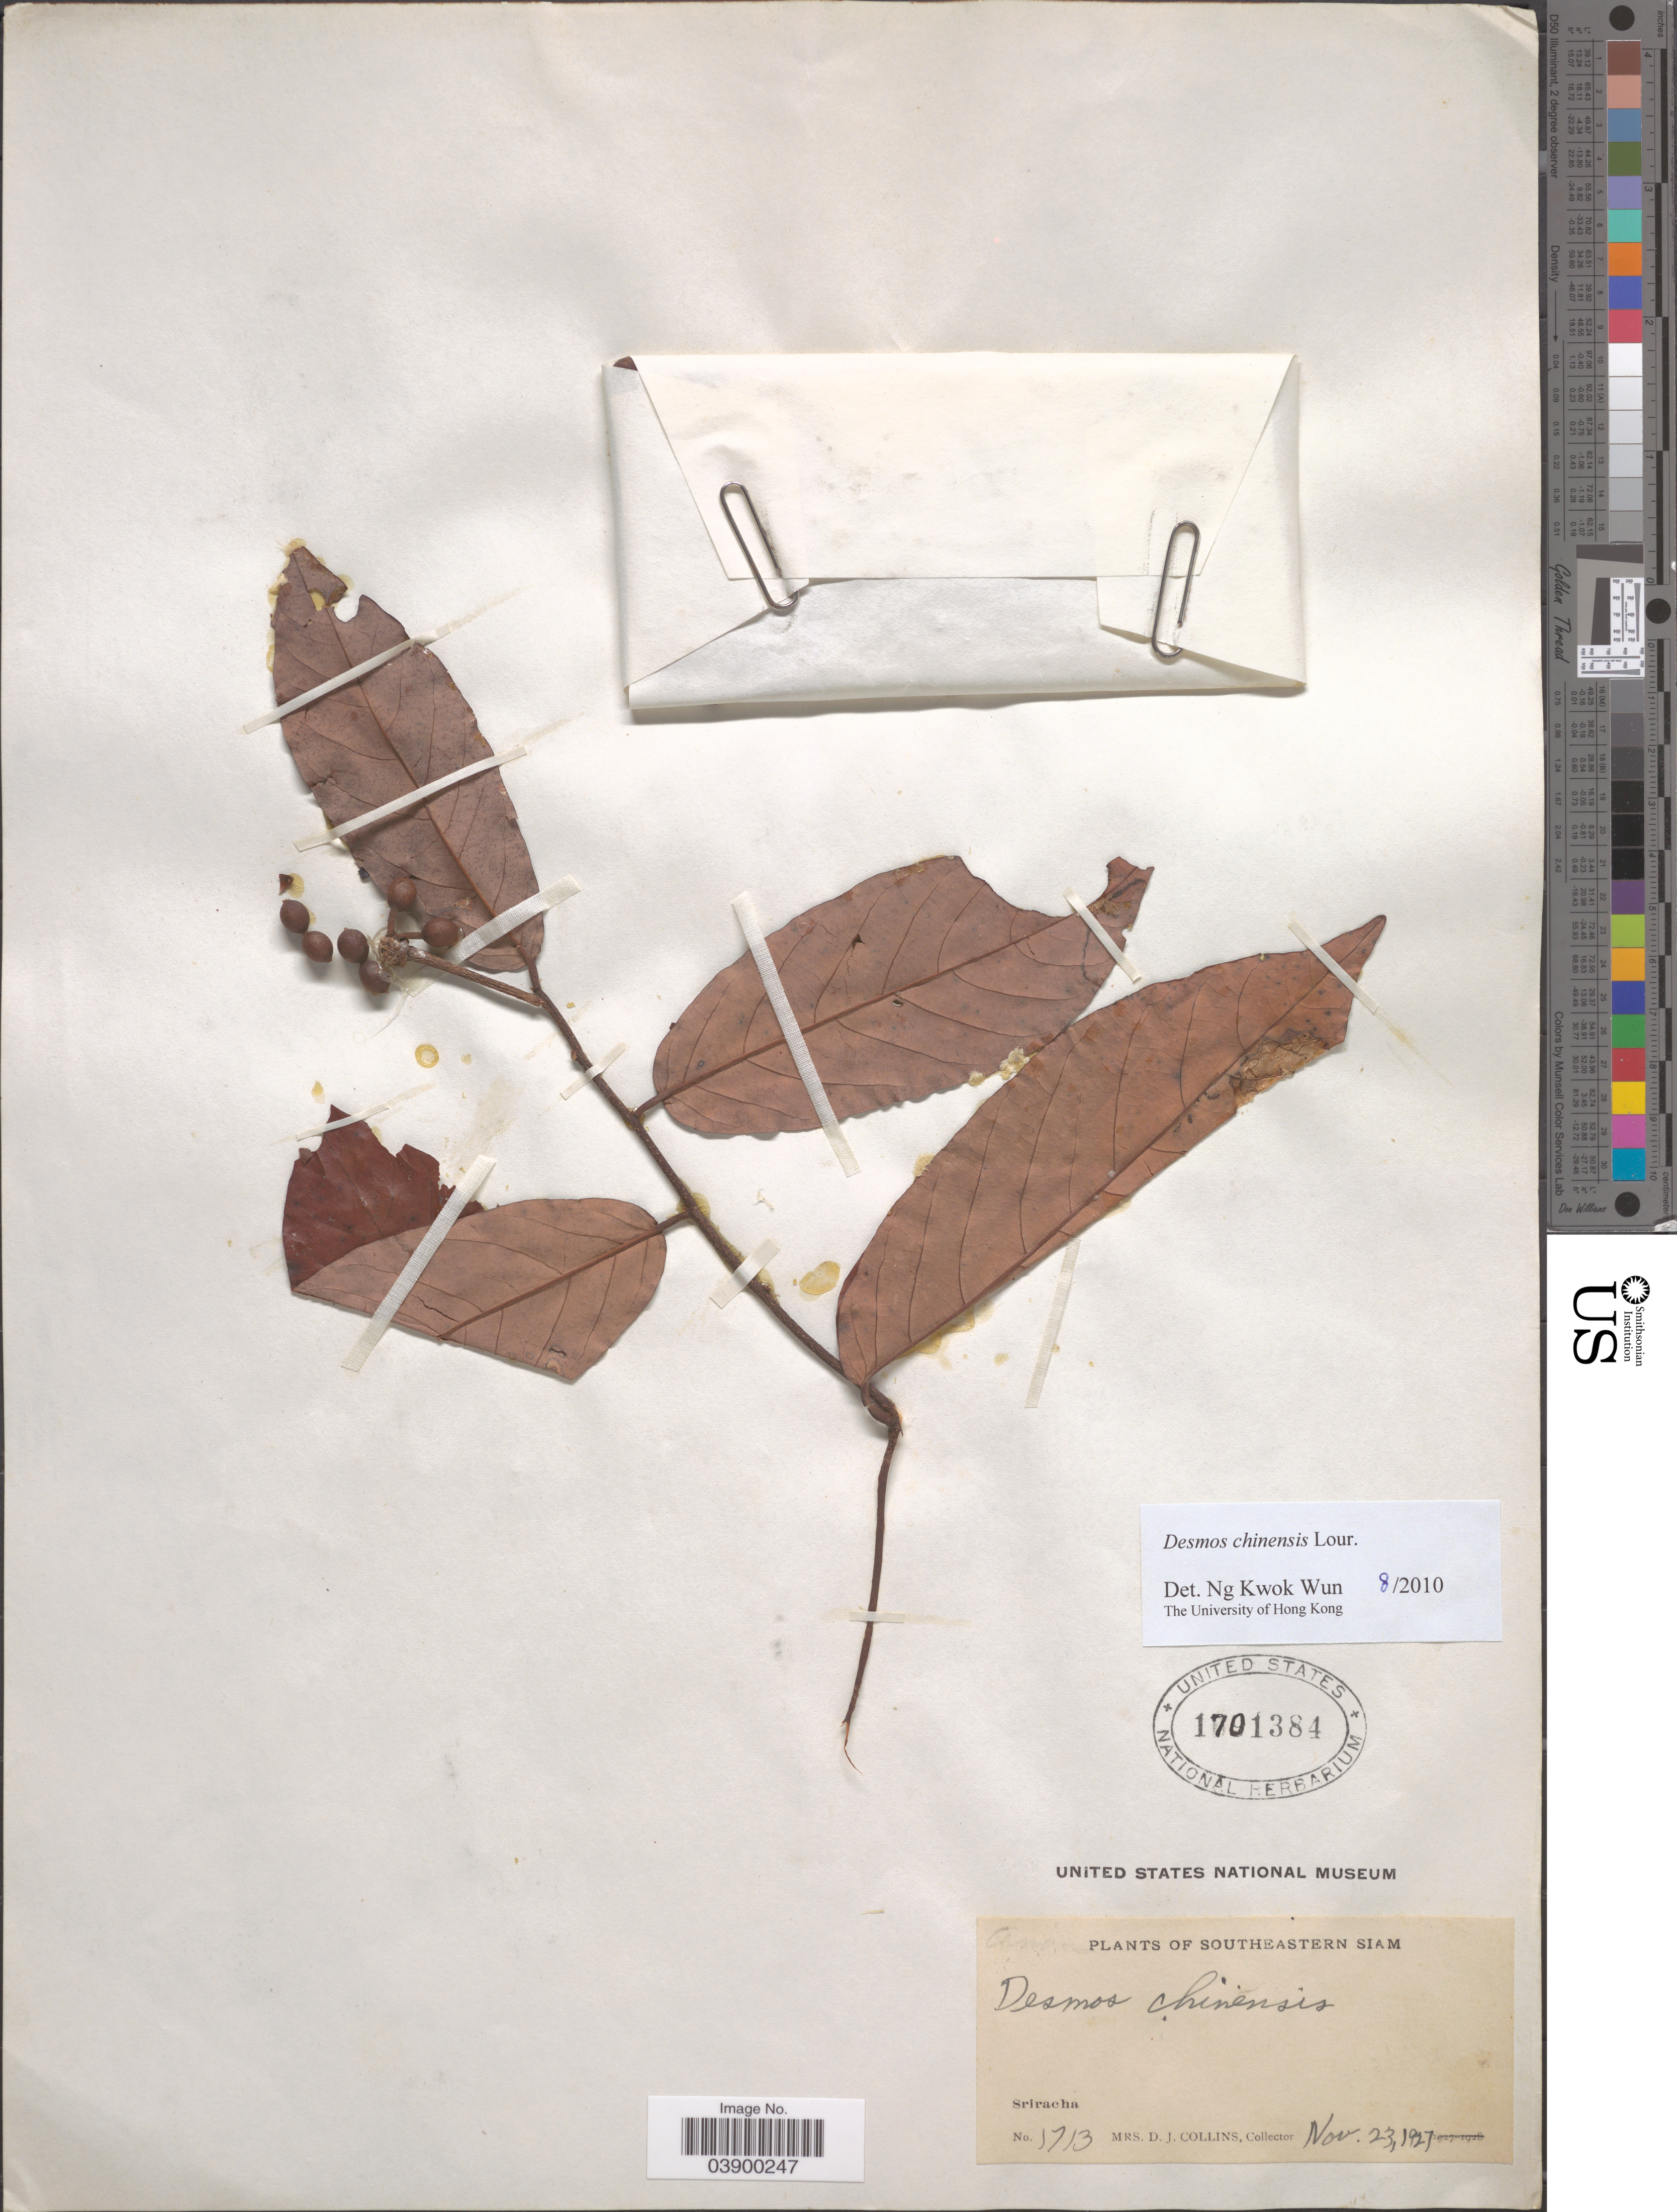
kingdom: Plantae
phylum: Tracheophyta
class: Magnoliopsida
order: Magnoliales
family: Annonaceae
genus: Desmos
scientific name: Desmos chinensis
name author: Lour.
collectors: Mrs. D. J. Collins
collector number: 1713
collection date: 1927-11-23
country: Thailand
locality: Southeastern Siam. Sriracha.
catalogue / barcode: US 1701384